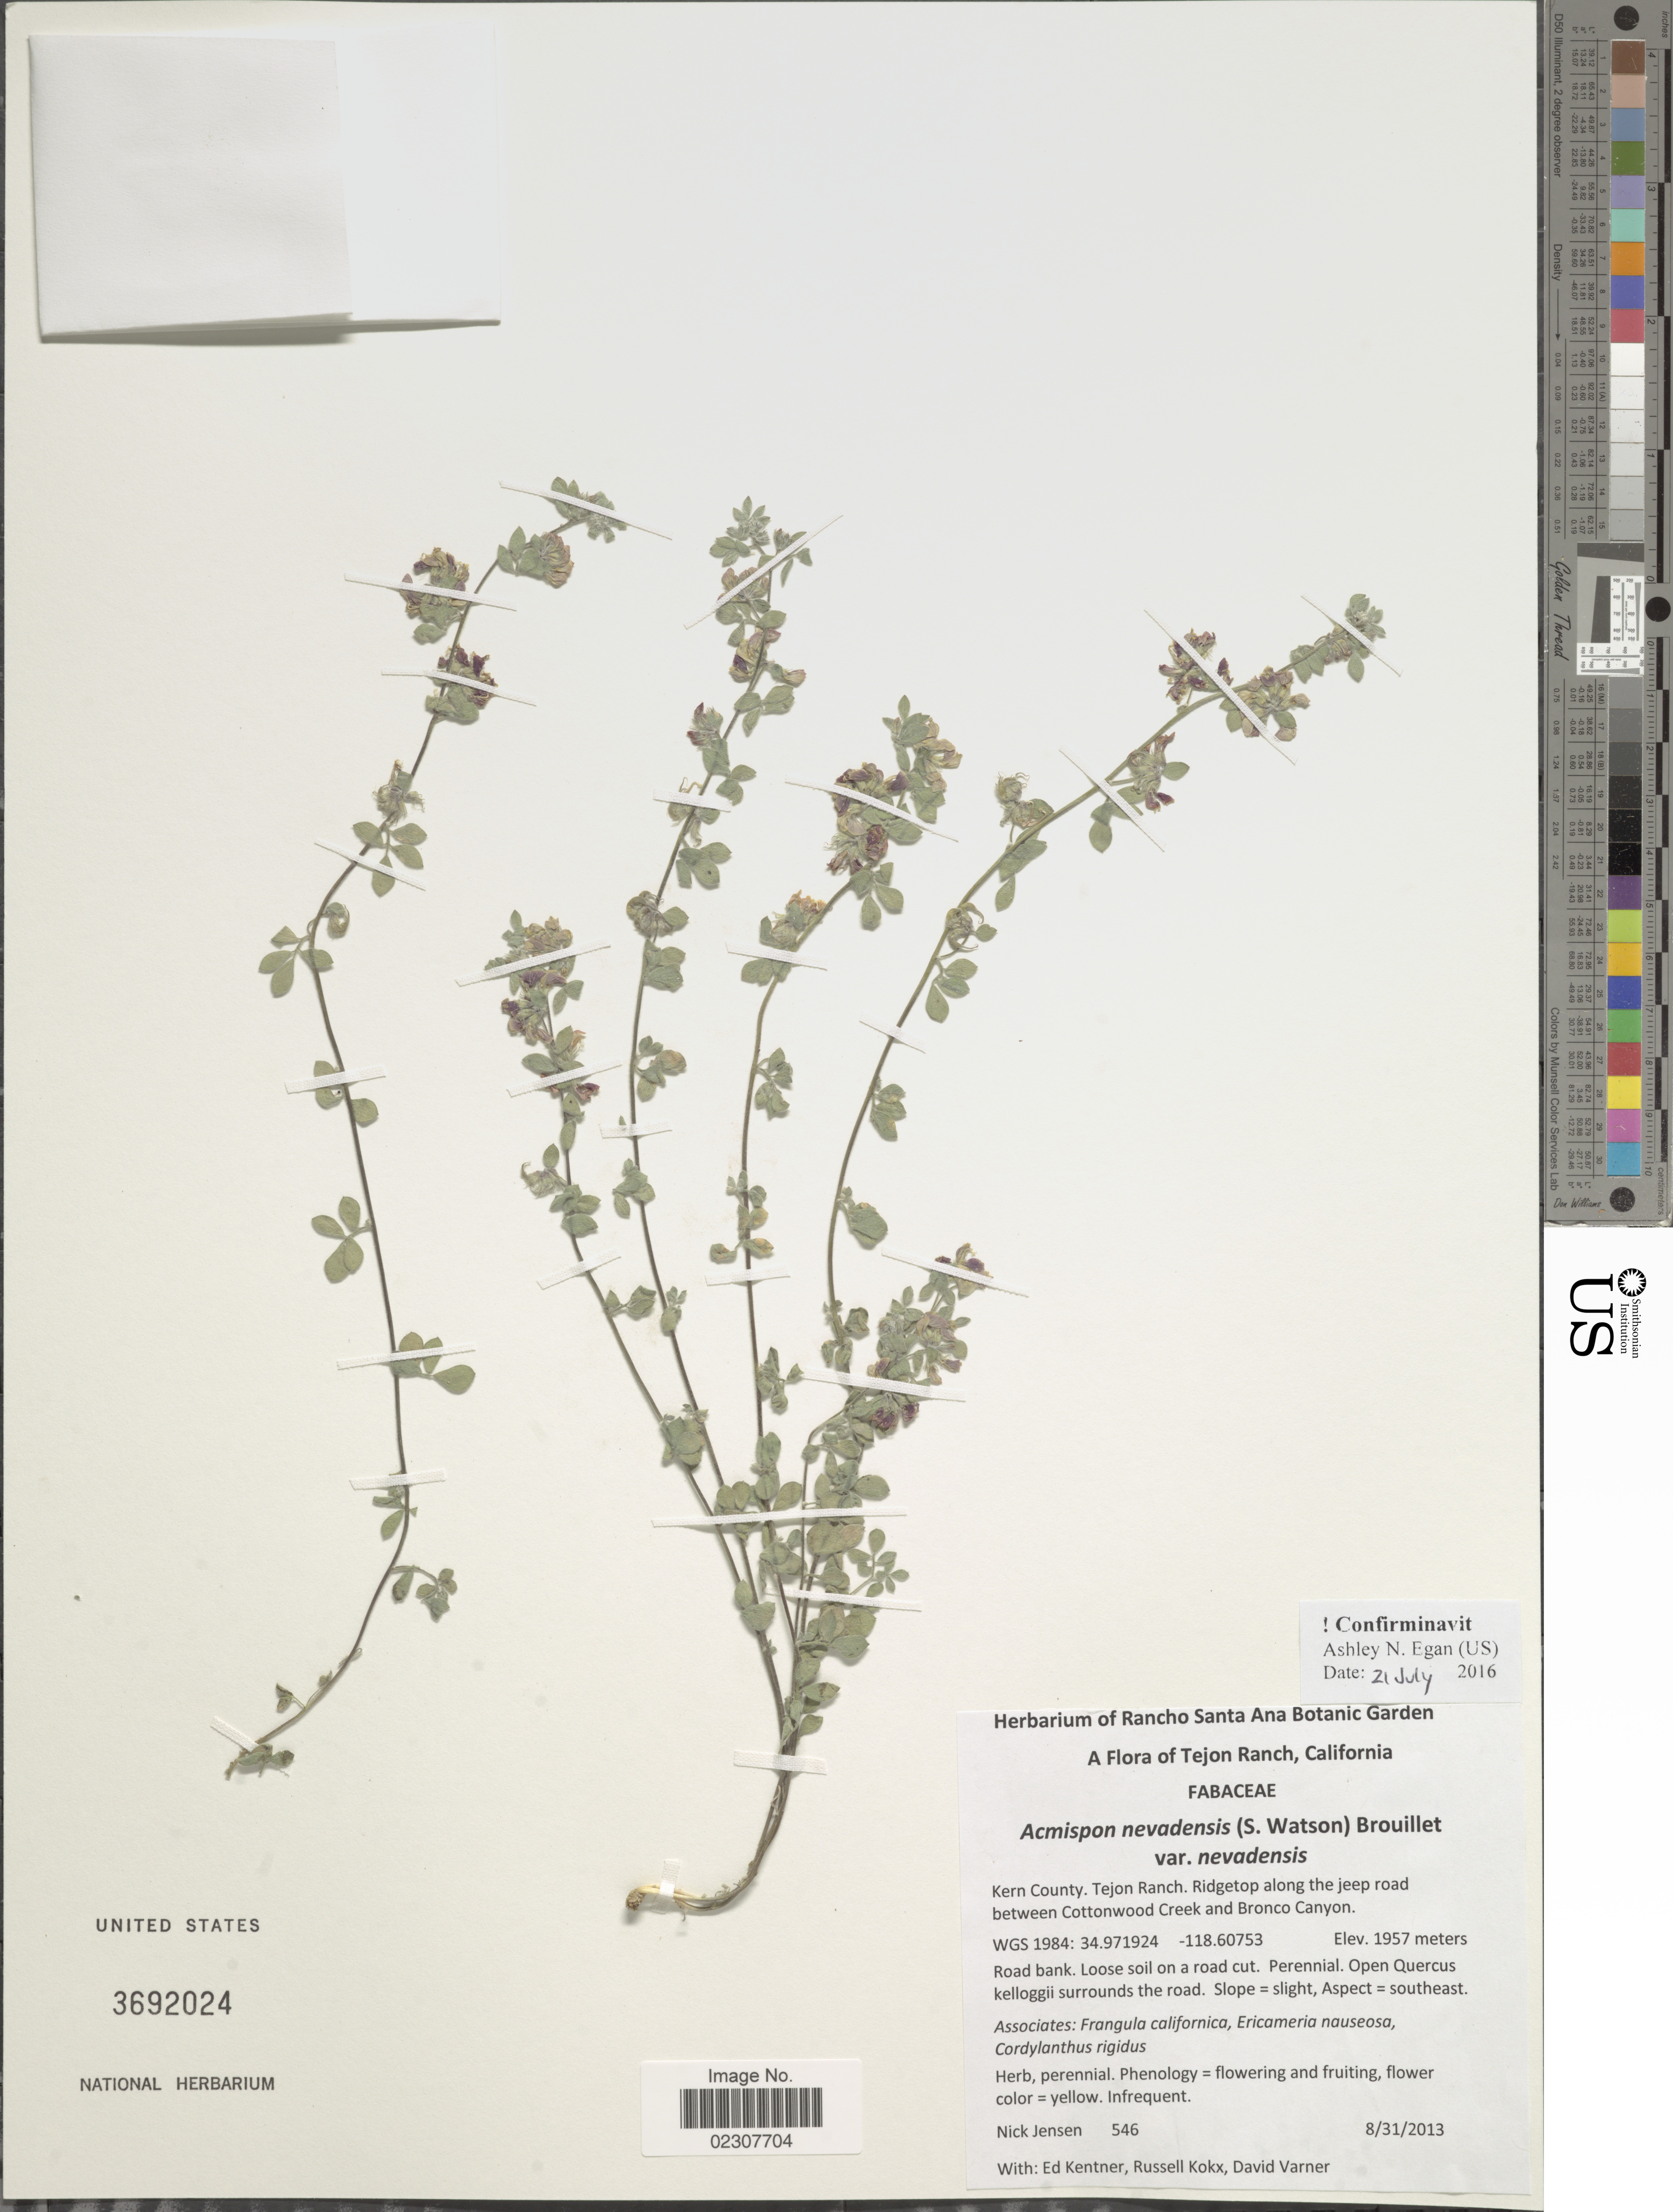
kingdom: Plantae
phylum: Tracheophyta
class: Magnoliopsida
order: Fabales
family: Fabaceae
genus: Acmispon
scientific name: Acmispon nevadensis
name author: (S. Watson) Brouillet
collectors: N. Jensen, E. Kentner, R. Kokx & D. Varner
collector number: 546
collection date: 2013-08-31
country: United States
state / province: California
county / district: Kern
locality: Tejon Ranch, Kern County. Tejon Ranch. Ridgetop along the jeep road between Cottonwood Creek and Bronco Canyon, WGS 1984: 34.971924 -118.60753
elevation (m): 1975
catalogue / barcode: US 3692024